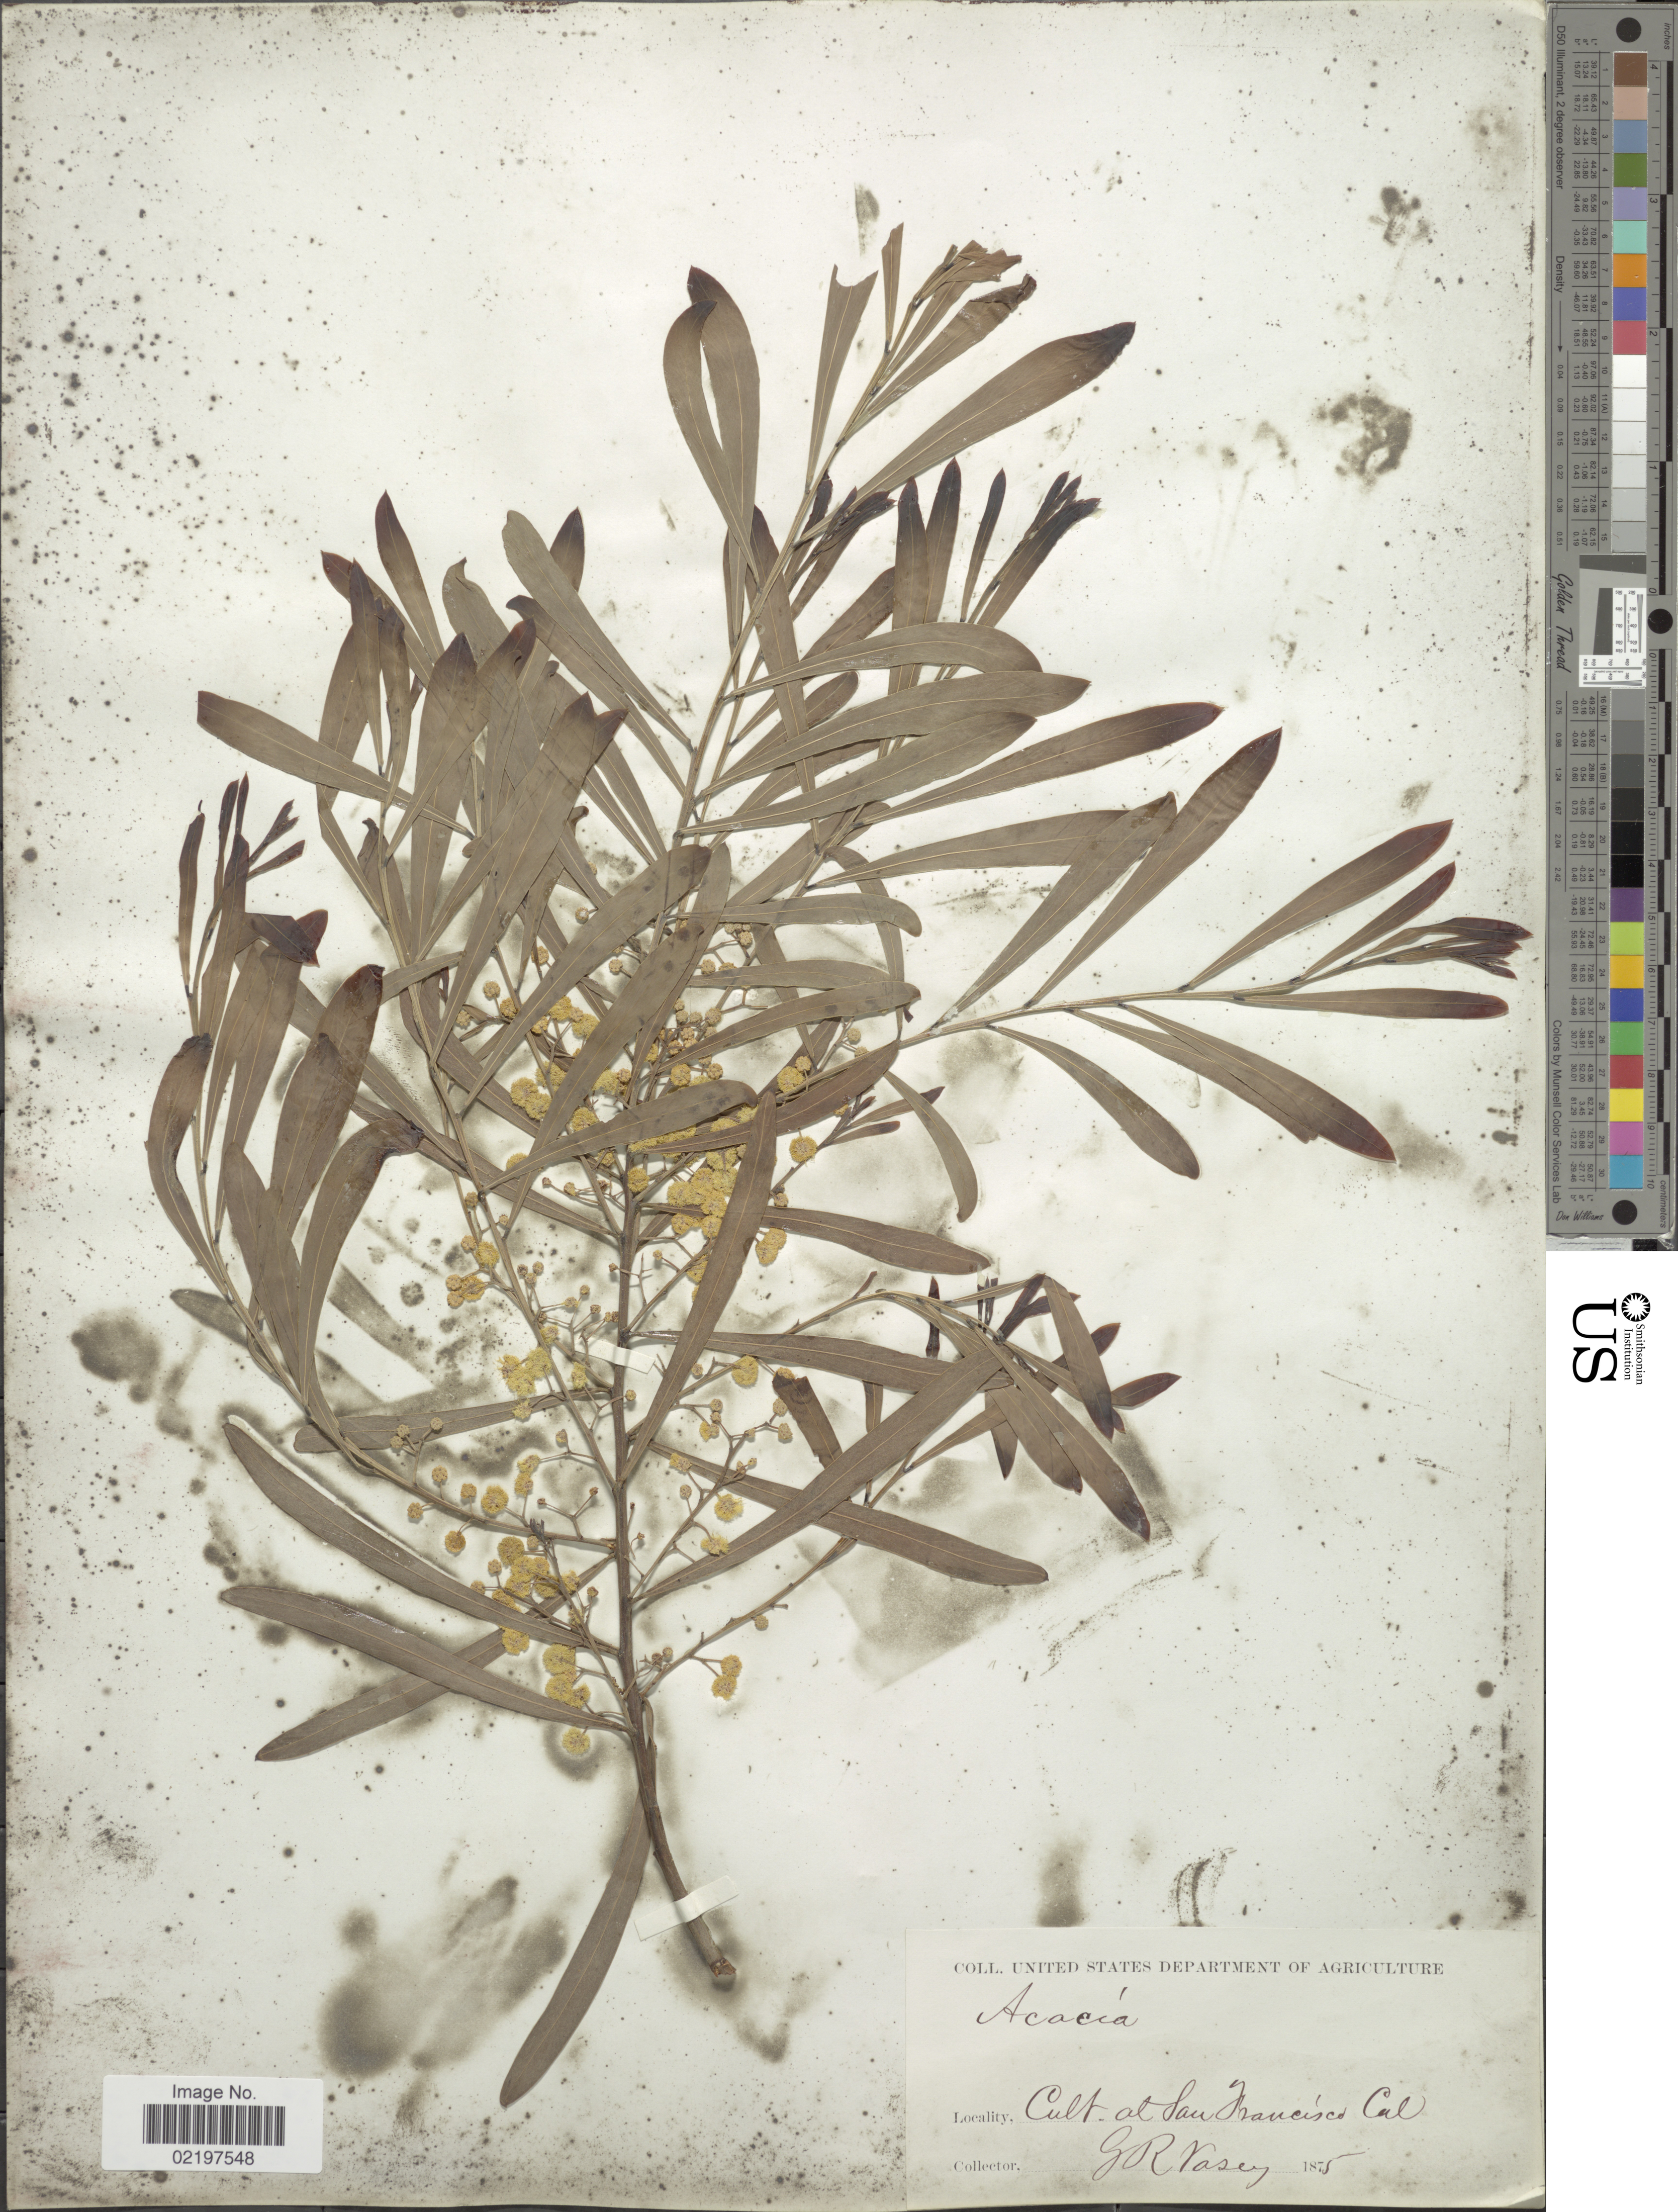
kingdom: Plantae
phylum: Tracheophyta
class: Magnoliopsida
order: Fabales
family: Fabaceae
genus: Acacia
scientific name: Acacia retinodes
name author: Schltdl.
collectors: G. R. Vasey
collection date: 1875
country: United States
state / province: California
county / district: San Francisco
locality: San Francisco